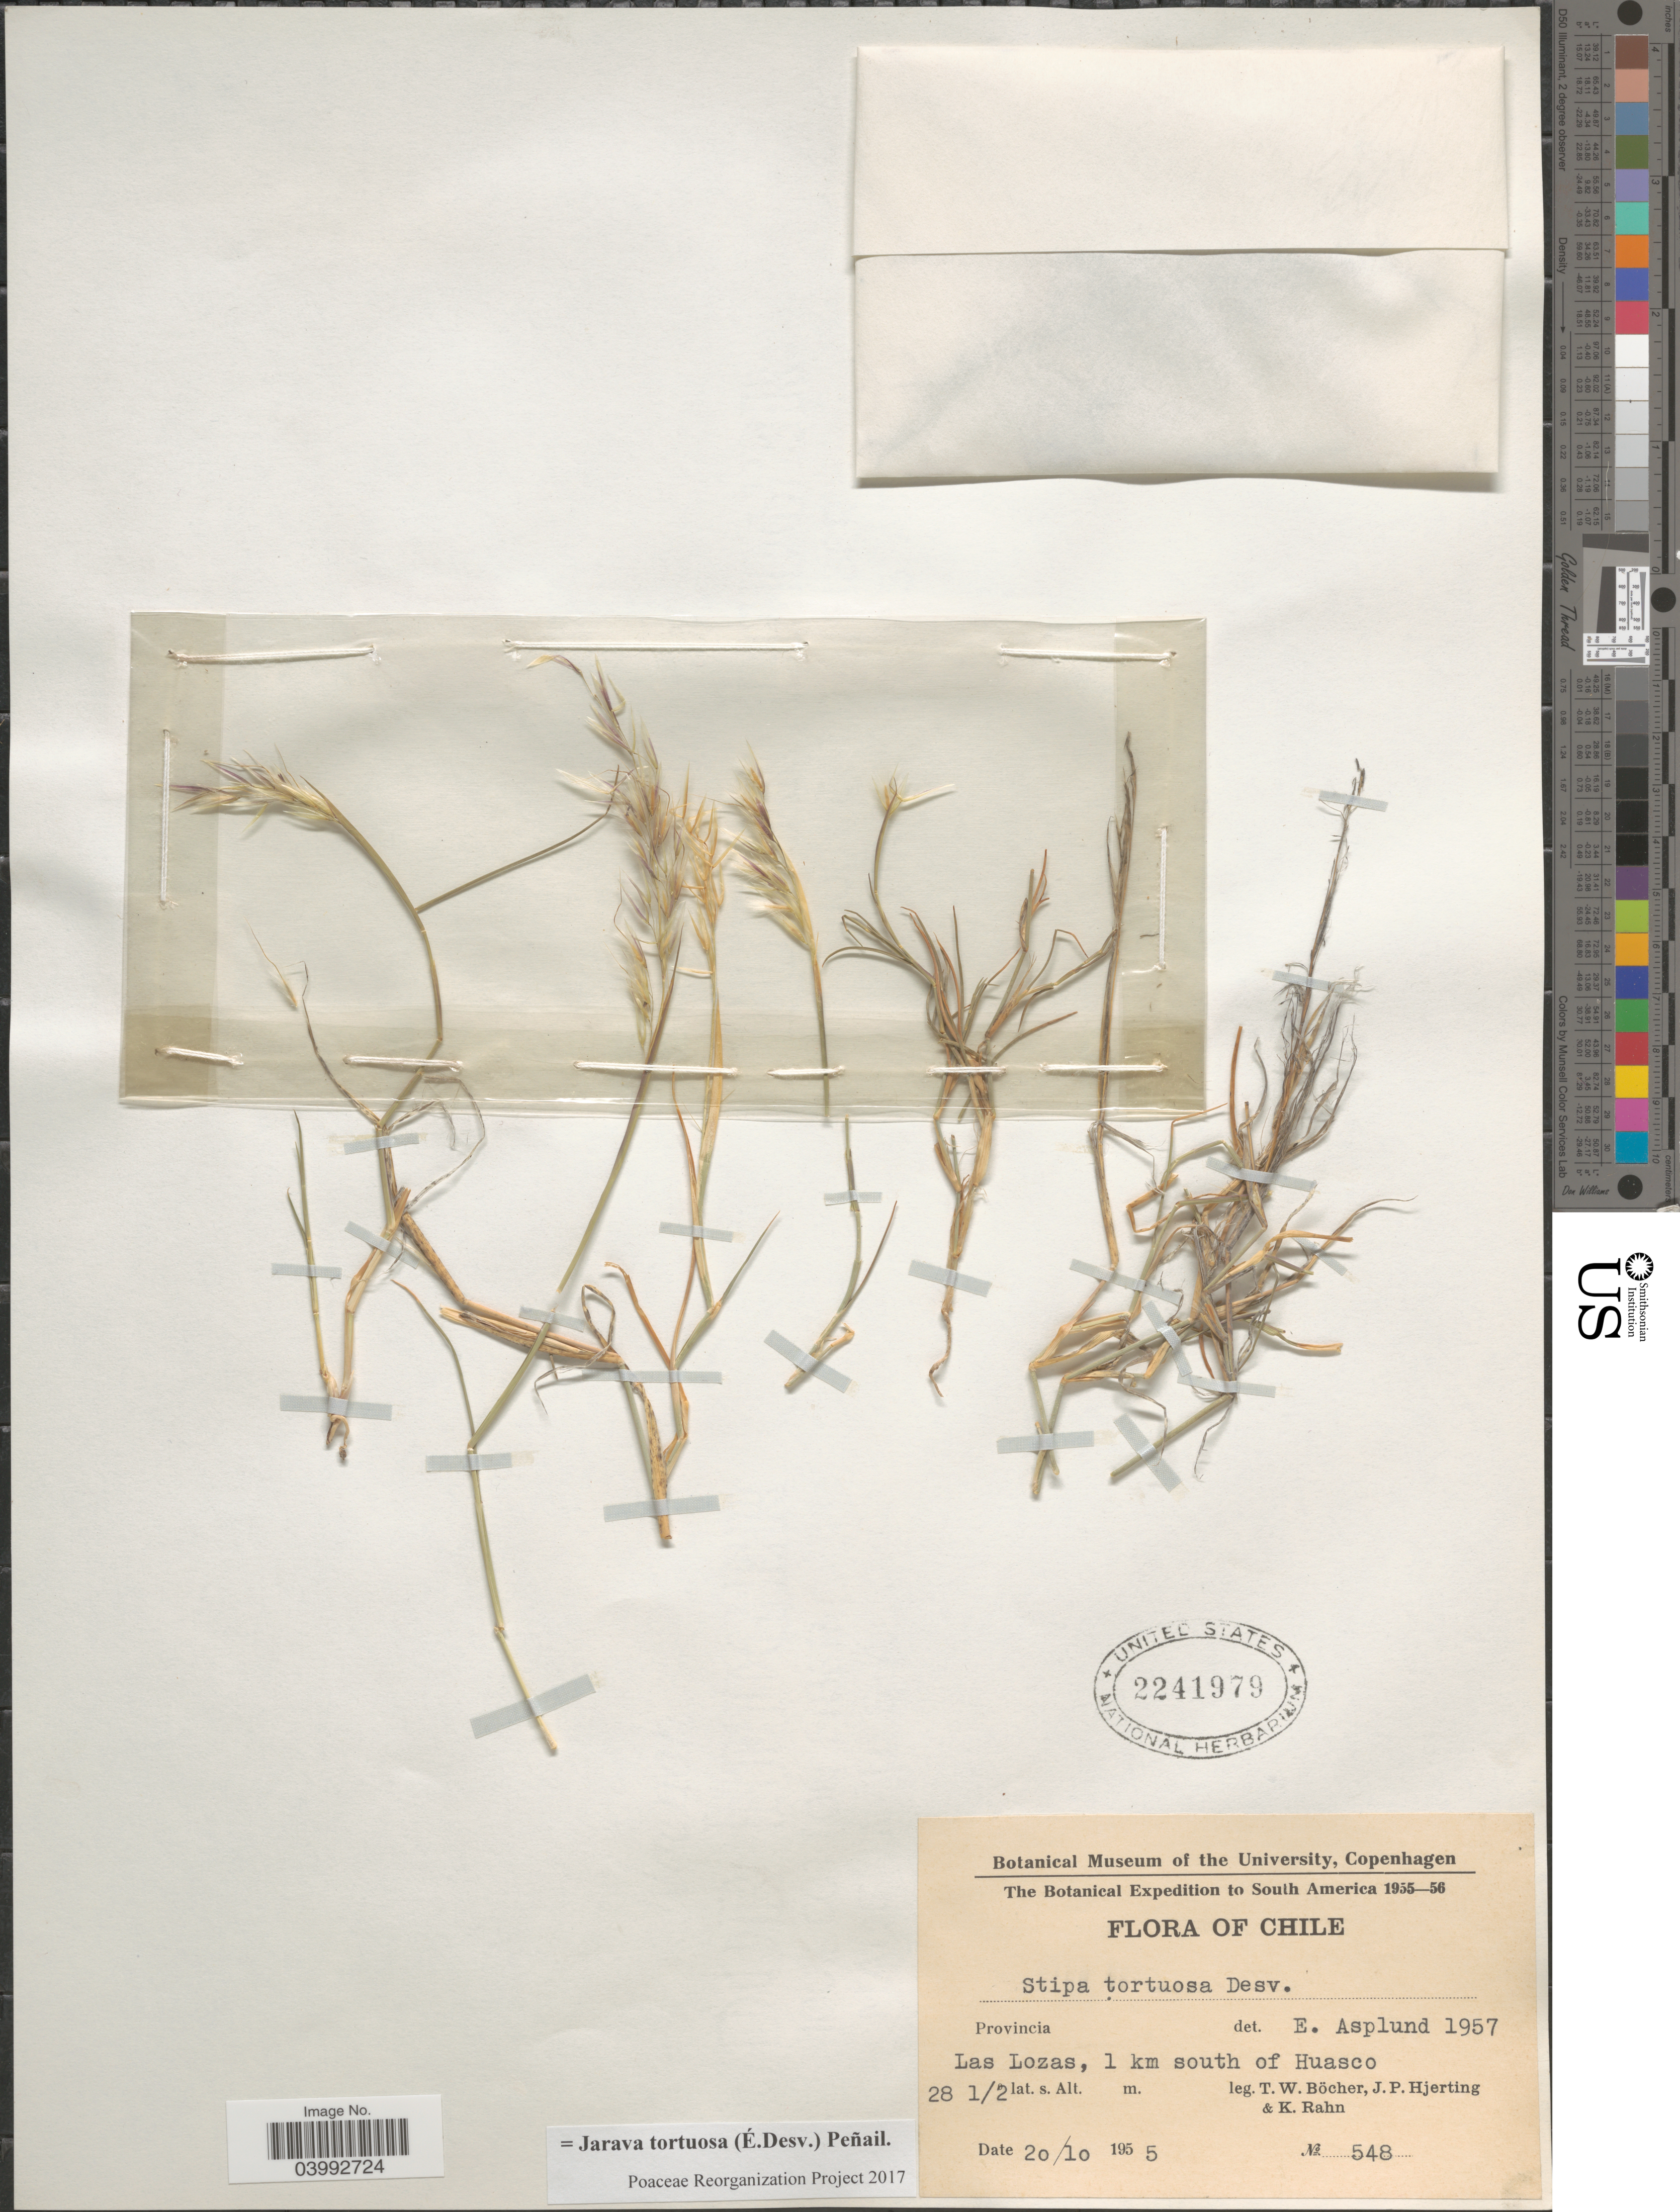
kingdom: Plantae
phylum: Tracheophyta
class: Liliopsida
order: Poales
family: Poaceae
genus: Jarava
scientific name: Jarava tortuosa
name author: (É. Desv.) Peñail.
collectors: T. Böcher, J. P. Hjerting & K. Rahn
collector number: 548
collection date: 1955-10-20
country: Chile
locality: Las Lozas, 1 km south of Huasco.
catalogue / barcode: US 2241979